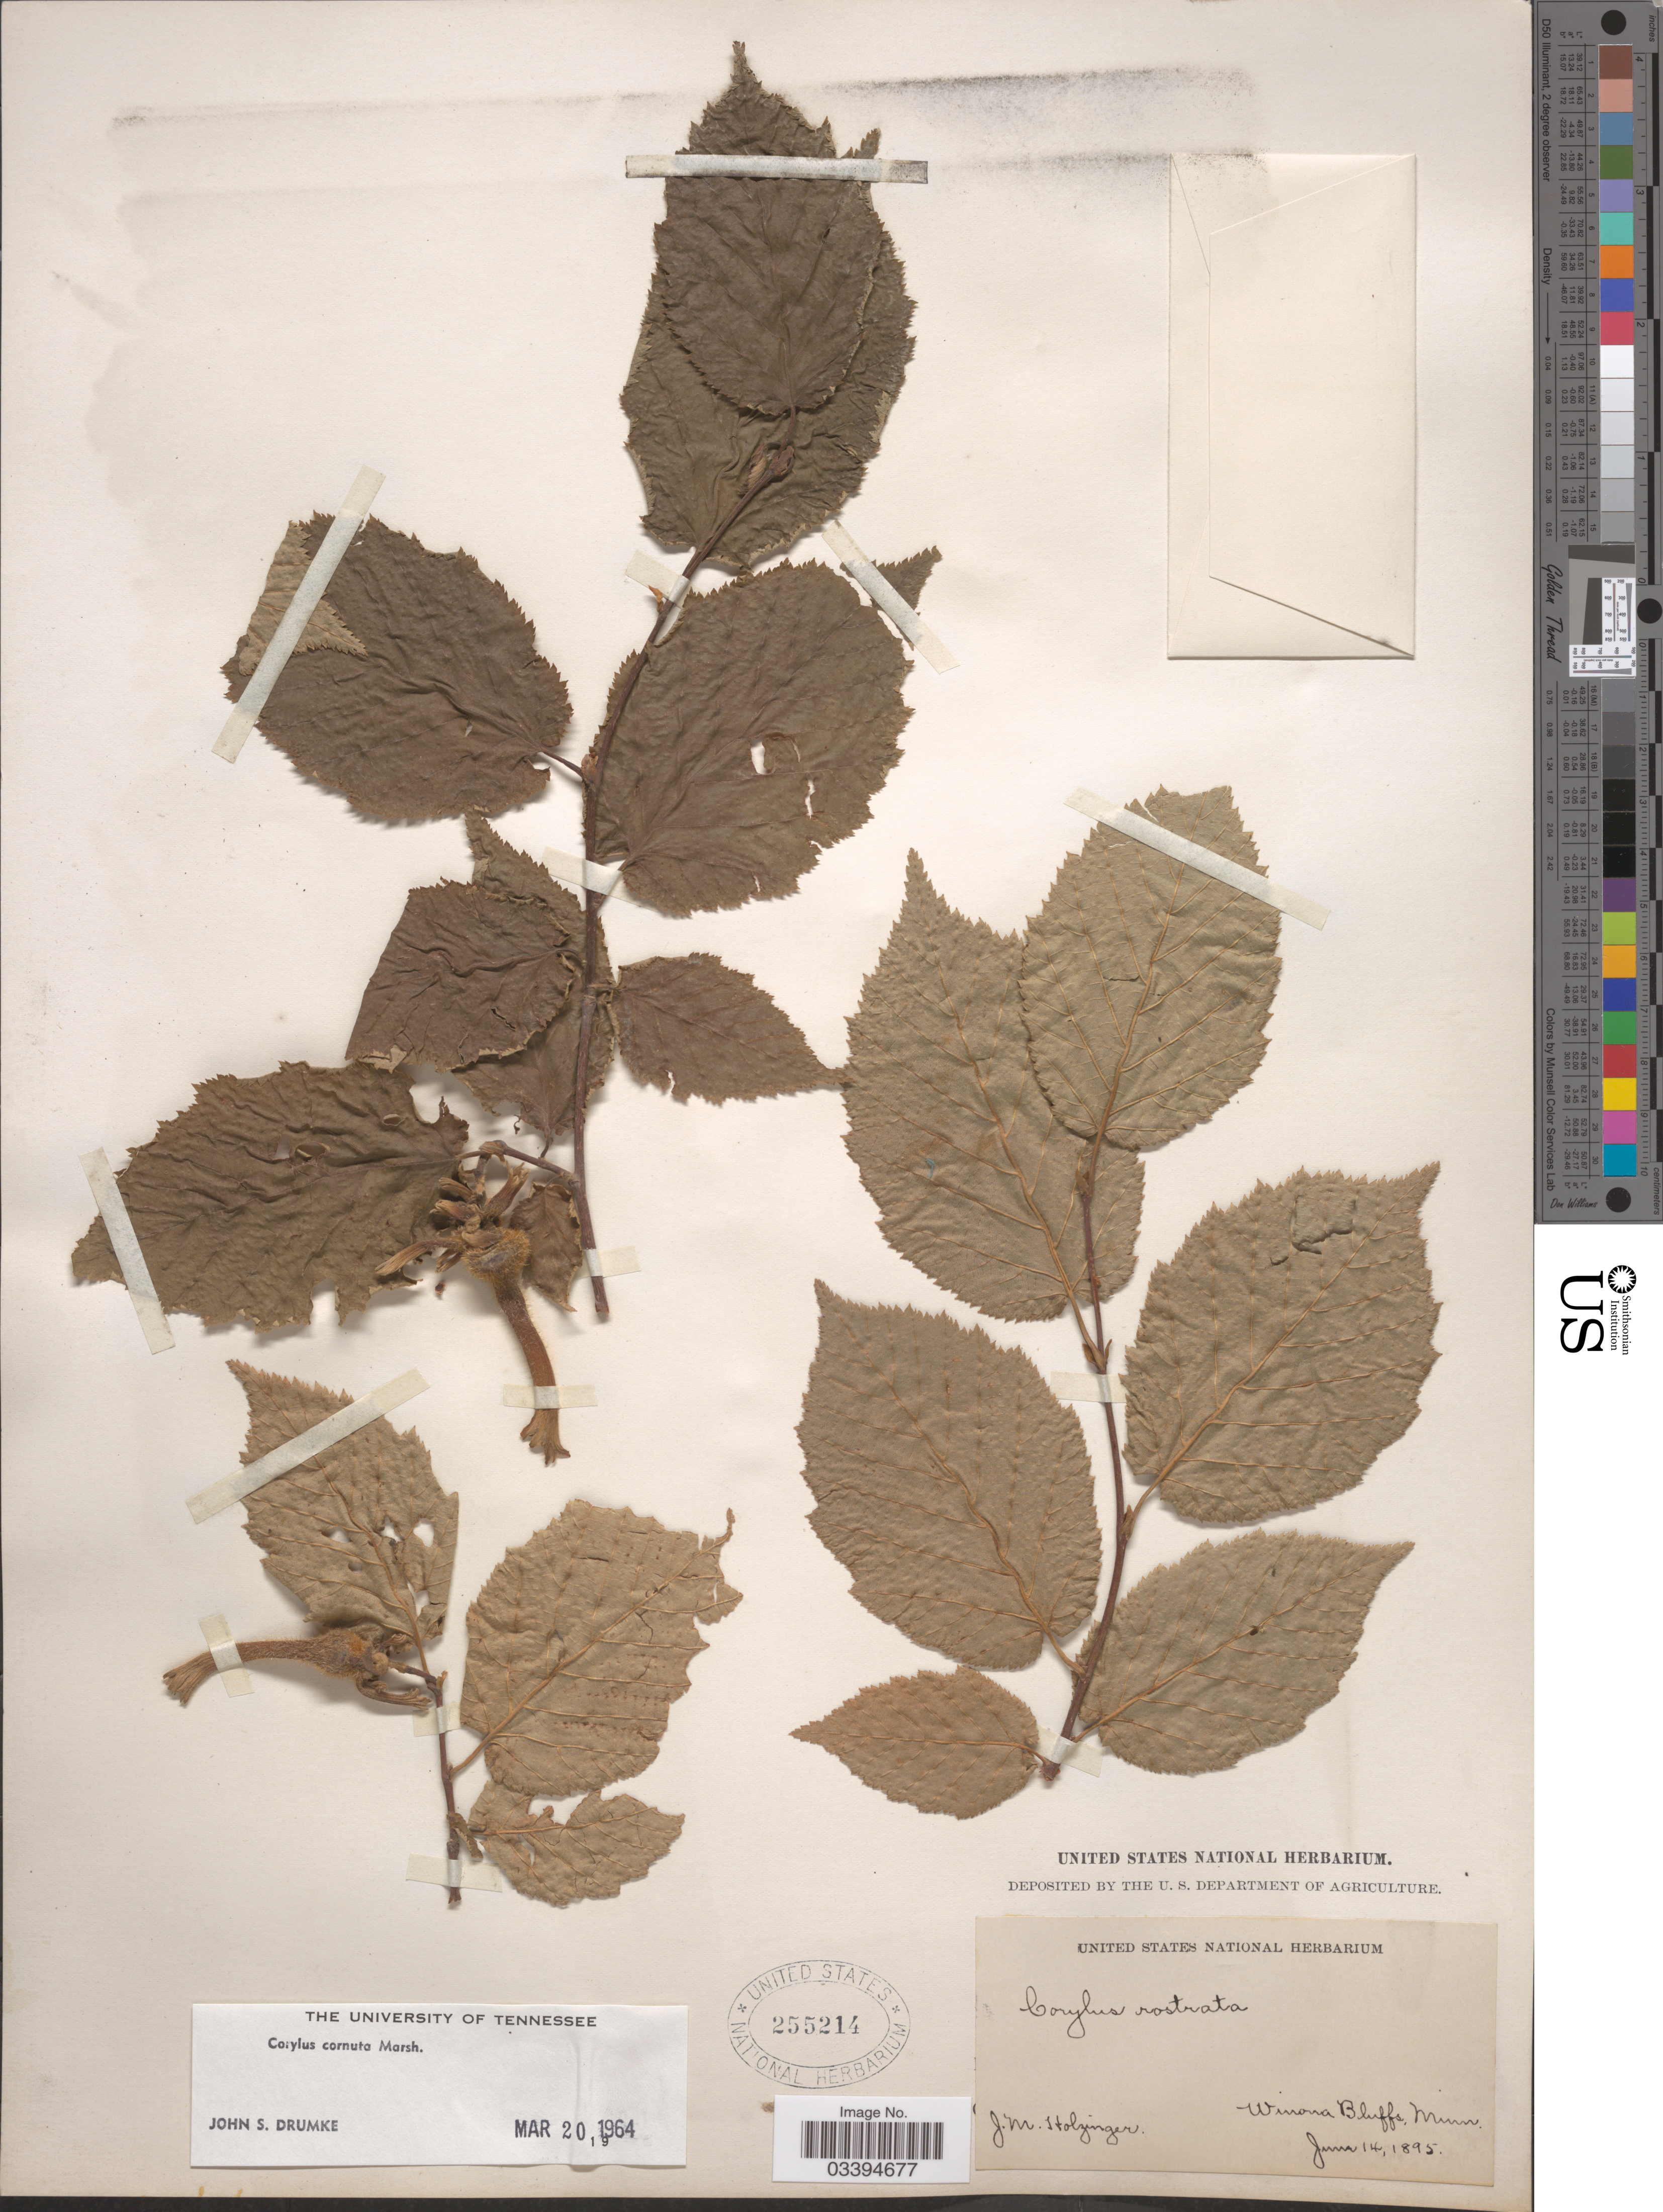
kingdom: Plantae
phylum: Tracheophyta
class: Magnoliopsida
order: Fagales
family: Betulaceae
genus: Corylus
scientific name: Corylus cornuta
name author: Marshall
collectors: J. M. Holzinger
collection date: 1895-06-14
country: United States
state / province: Minnesota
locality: Winona Bluffs.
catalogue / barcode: US 255214